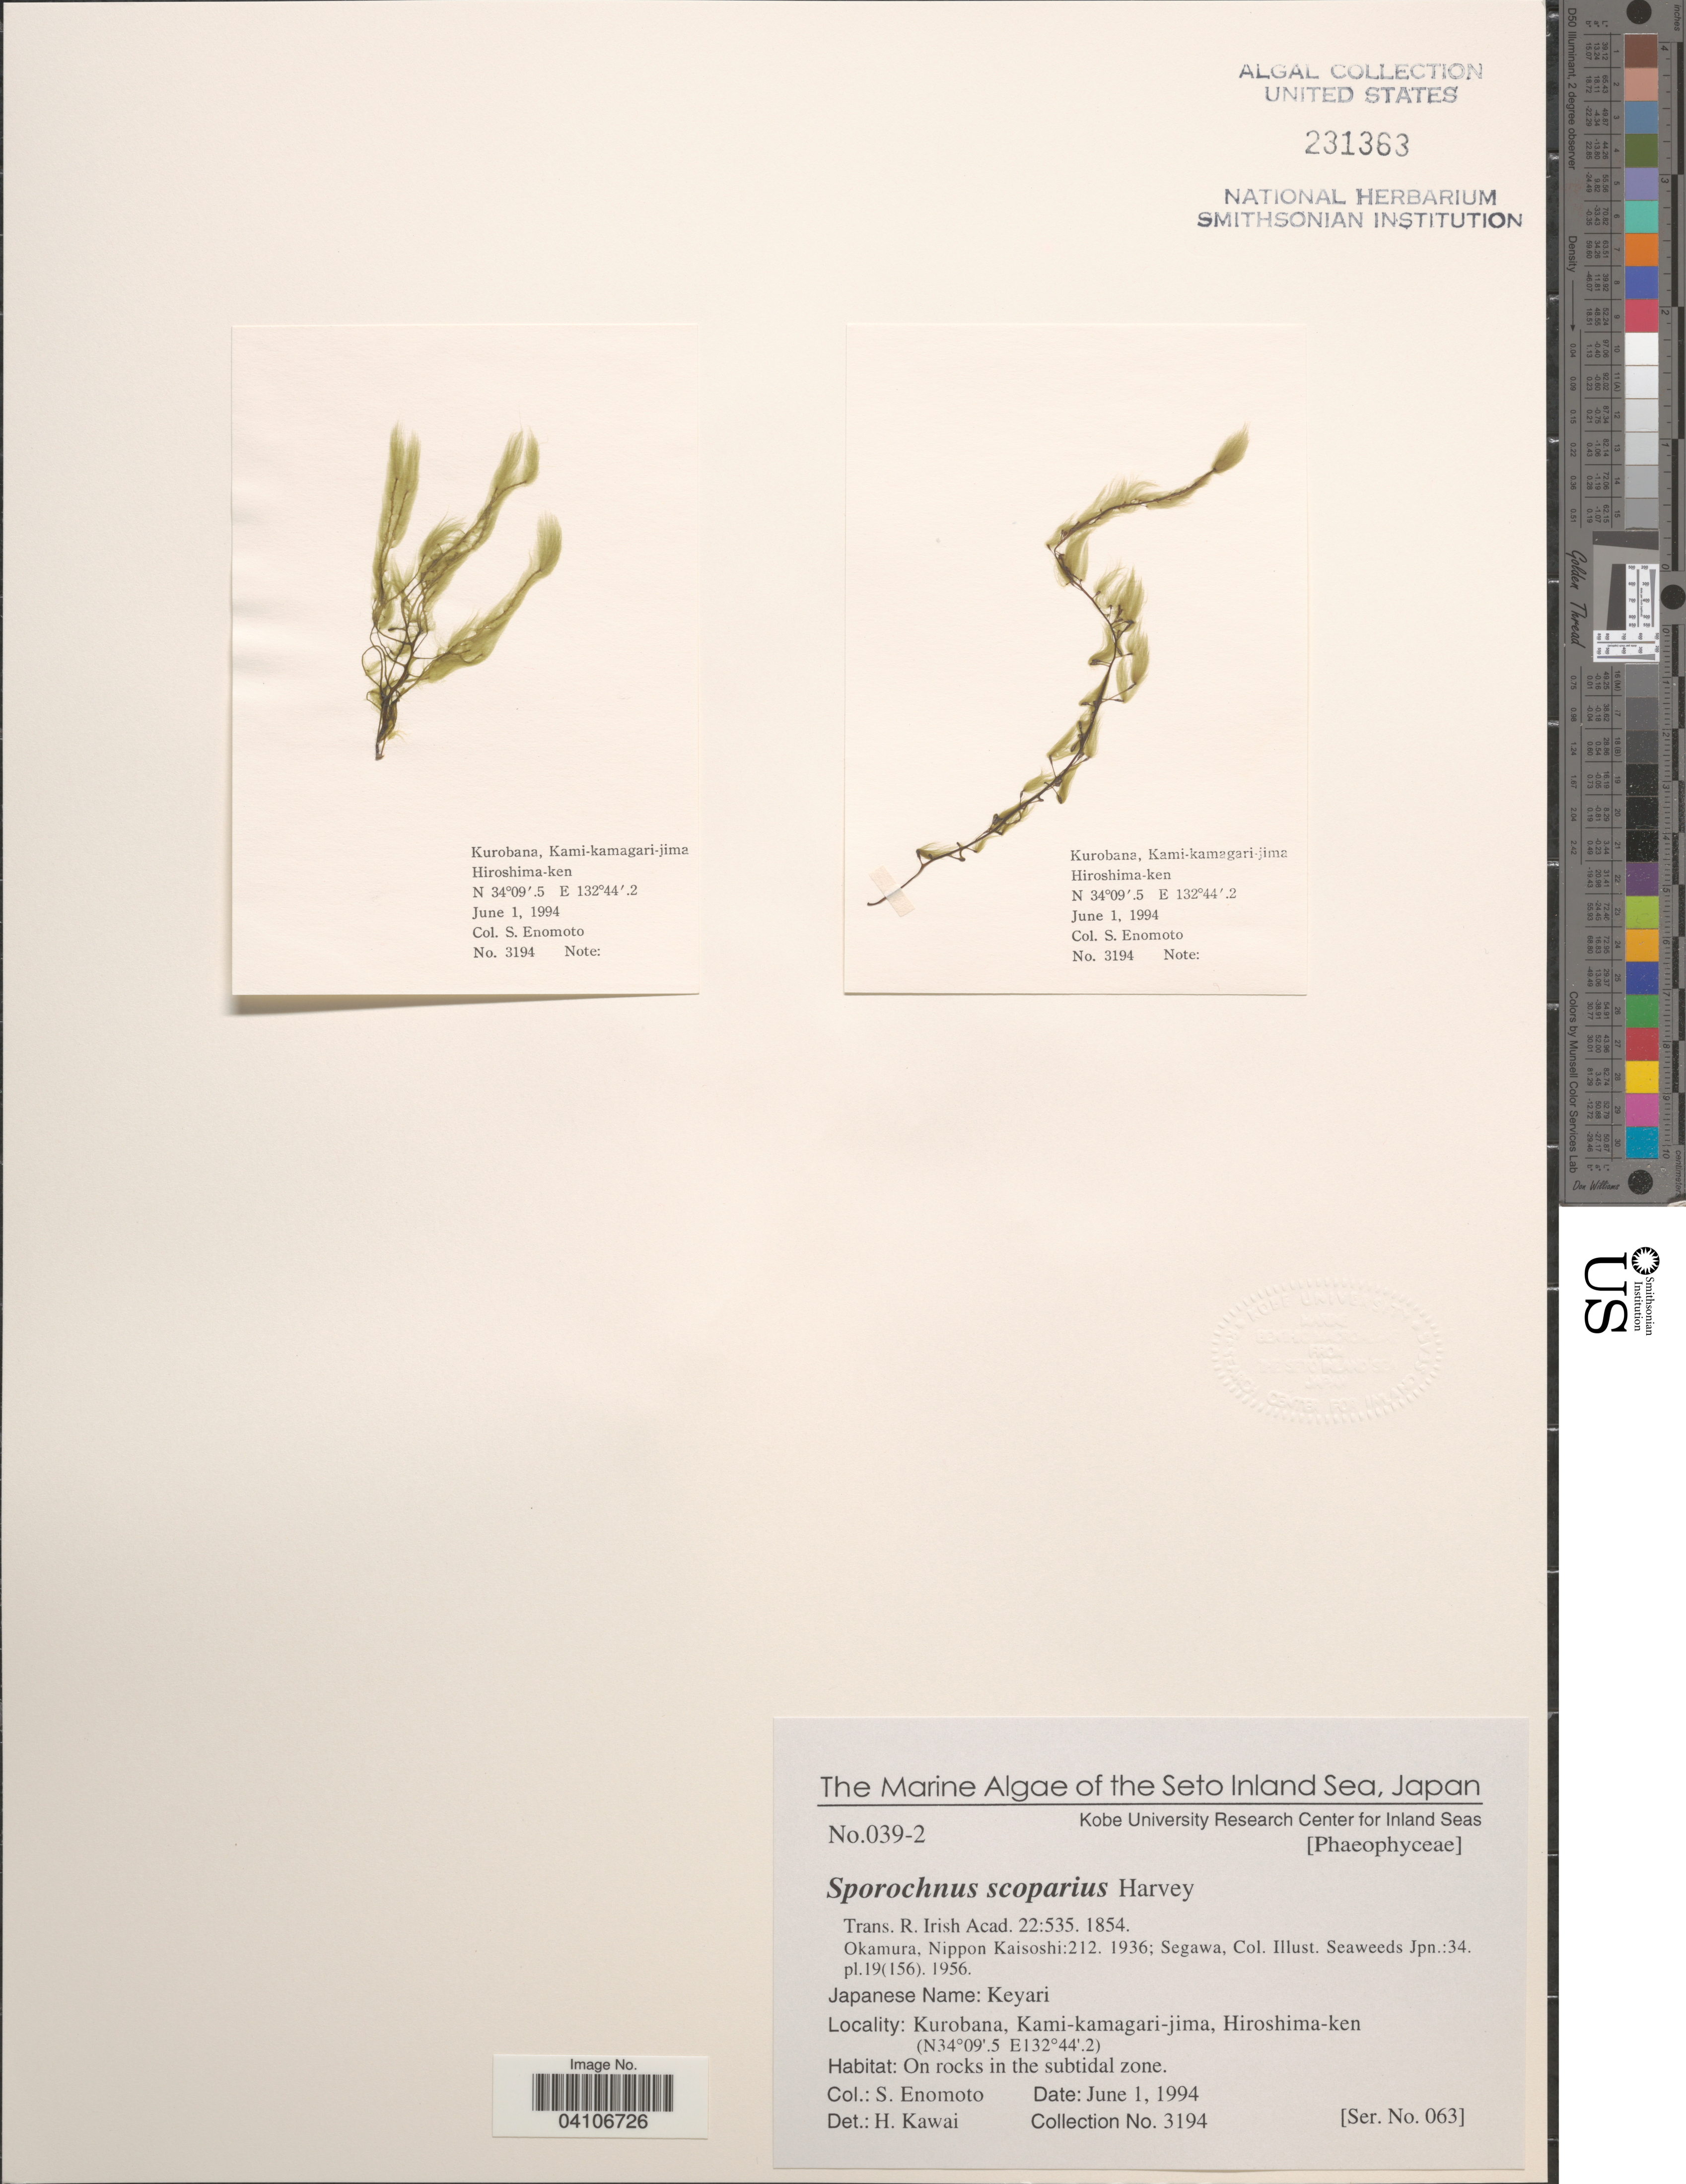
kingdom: Chromista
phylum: Ochrophyta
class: Phaeophyceae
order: Sporochnales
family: Sporochnaceae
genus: Sporochnus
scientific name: Sporochnus radiciformis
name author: (R. Br. ex Turner) C. Agardh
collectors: S. Enomoto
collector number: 3194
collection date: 1994-06-01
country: Japan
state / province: Hirosima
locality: The Seto Inland Sea. Kurobana, Kami-kamagari-jima, Hiroshima-ken. On rocks in the subtidal zone.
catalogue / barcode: US 231363